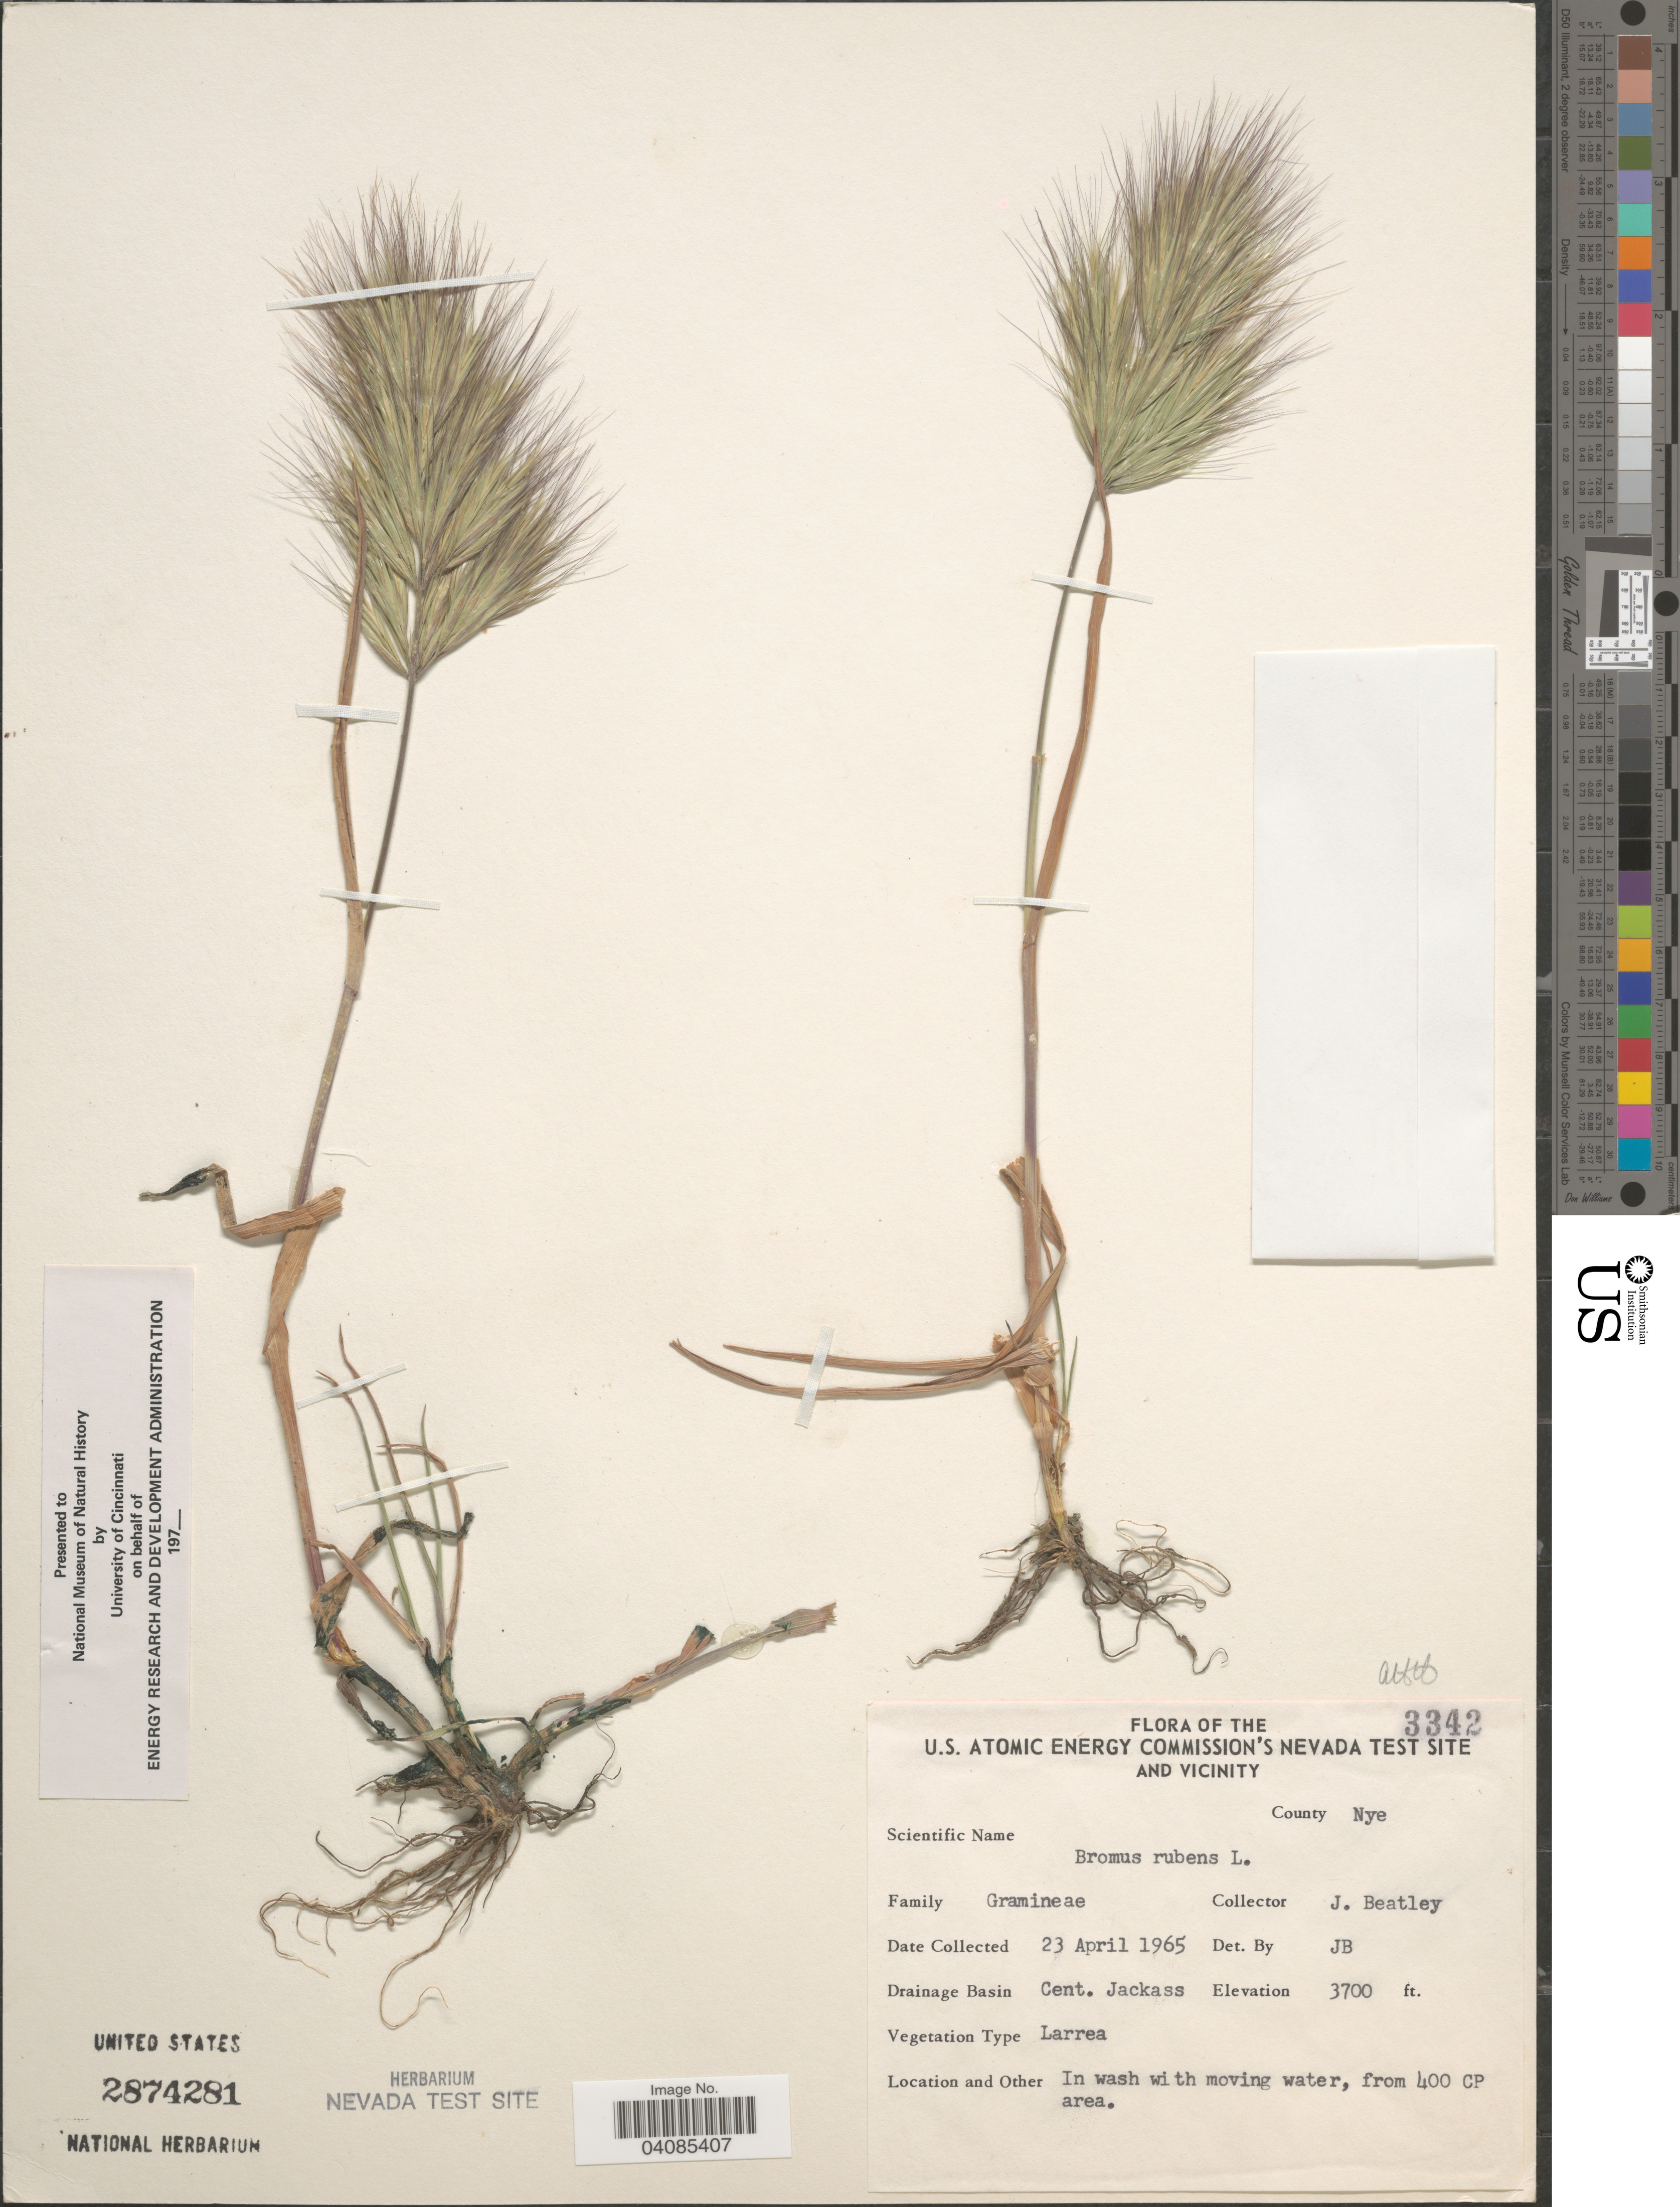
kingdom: Plantae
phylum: Tracheophyta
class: Liliopsida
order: Poales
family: Poaceae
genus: Bromus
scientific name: Bromus rubens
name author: L.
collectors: J. C. Beatley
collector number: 3342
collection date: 1965-04-23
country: United States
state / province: Nevada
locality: The U.S. Atomic Energy Commission's Nevada Test Site and Vicinity. County Nye. Drainage Basin Cent. Jackass. In wash with moving water, from 400 CP area.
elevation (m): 1128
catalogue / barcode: US 2874281